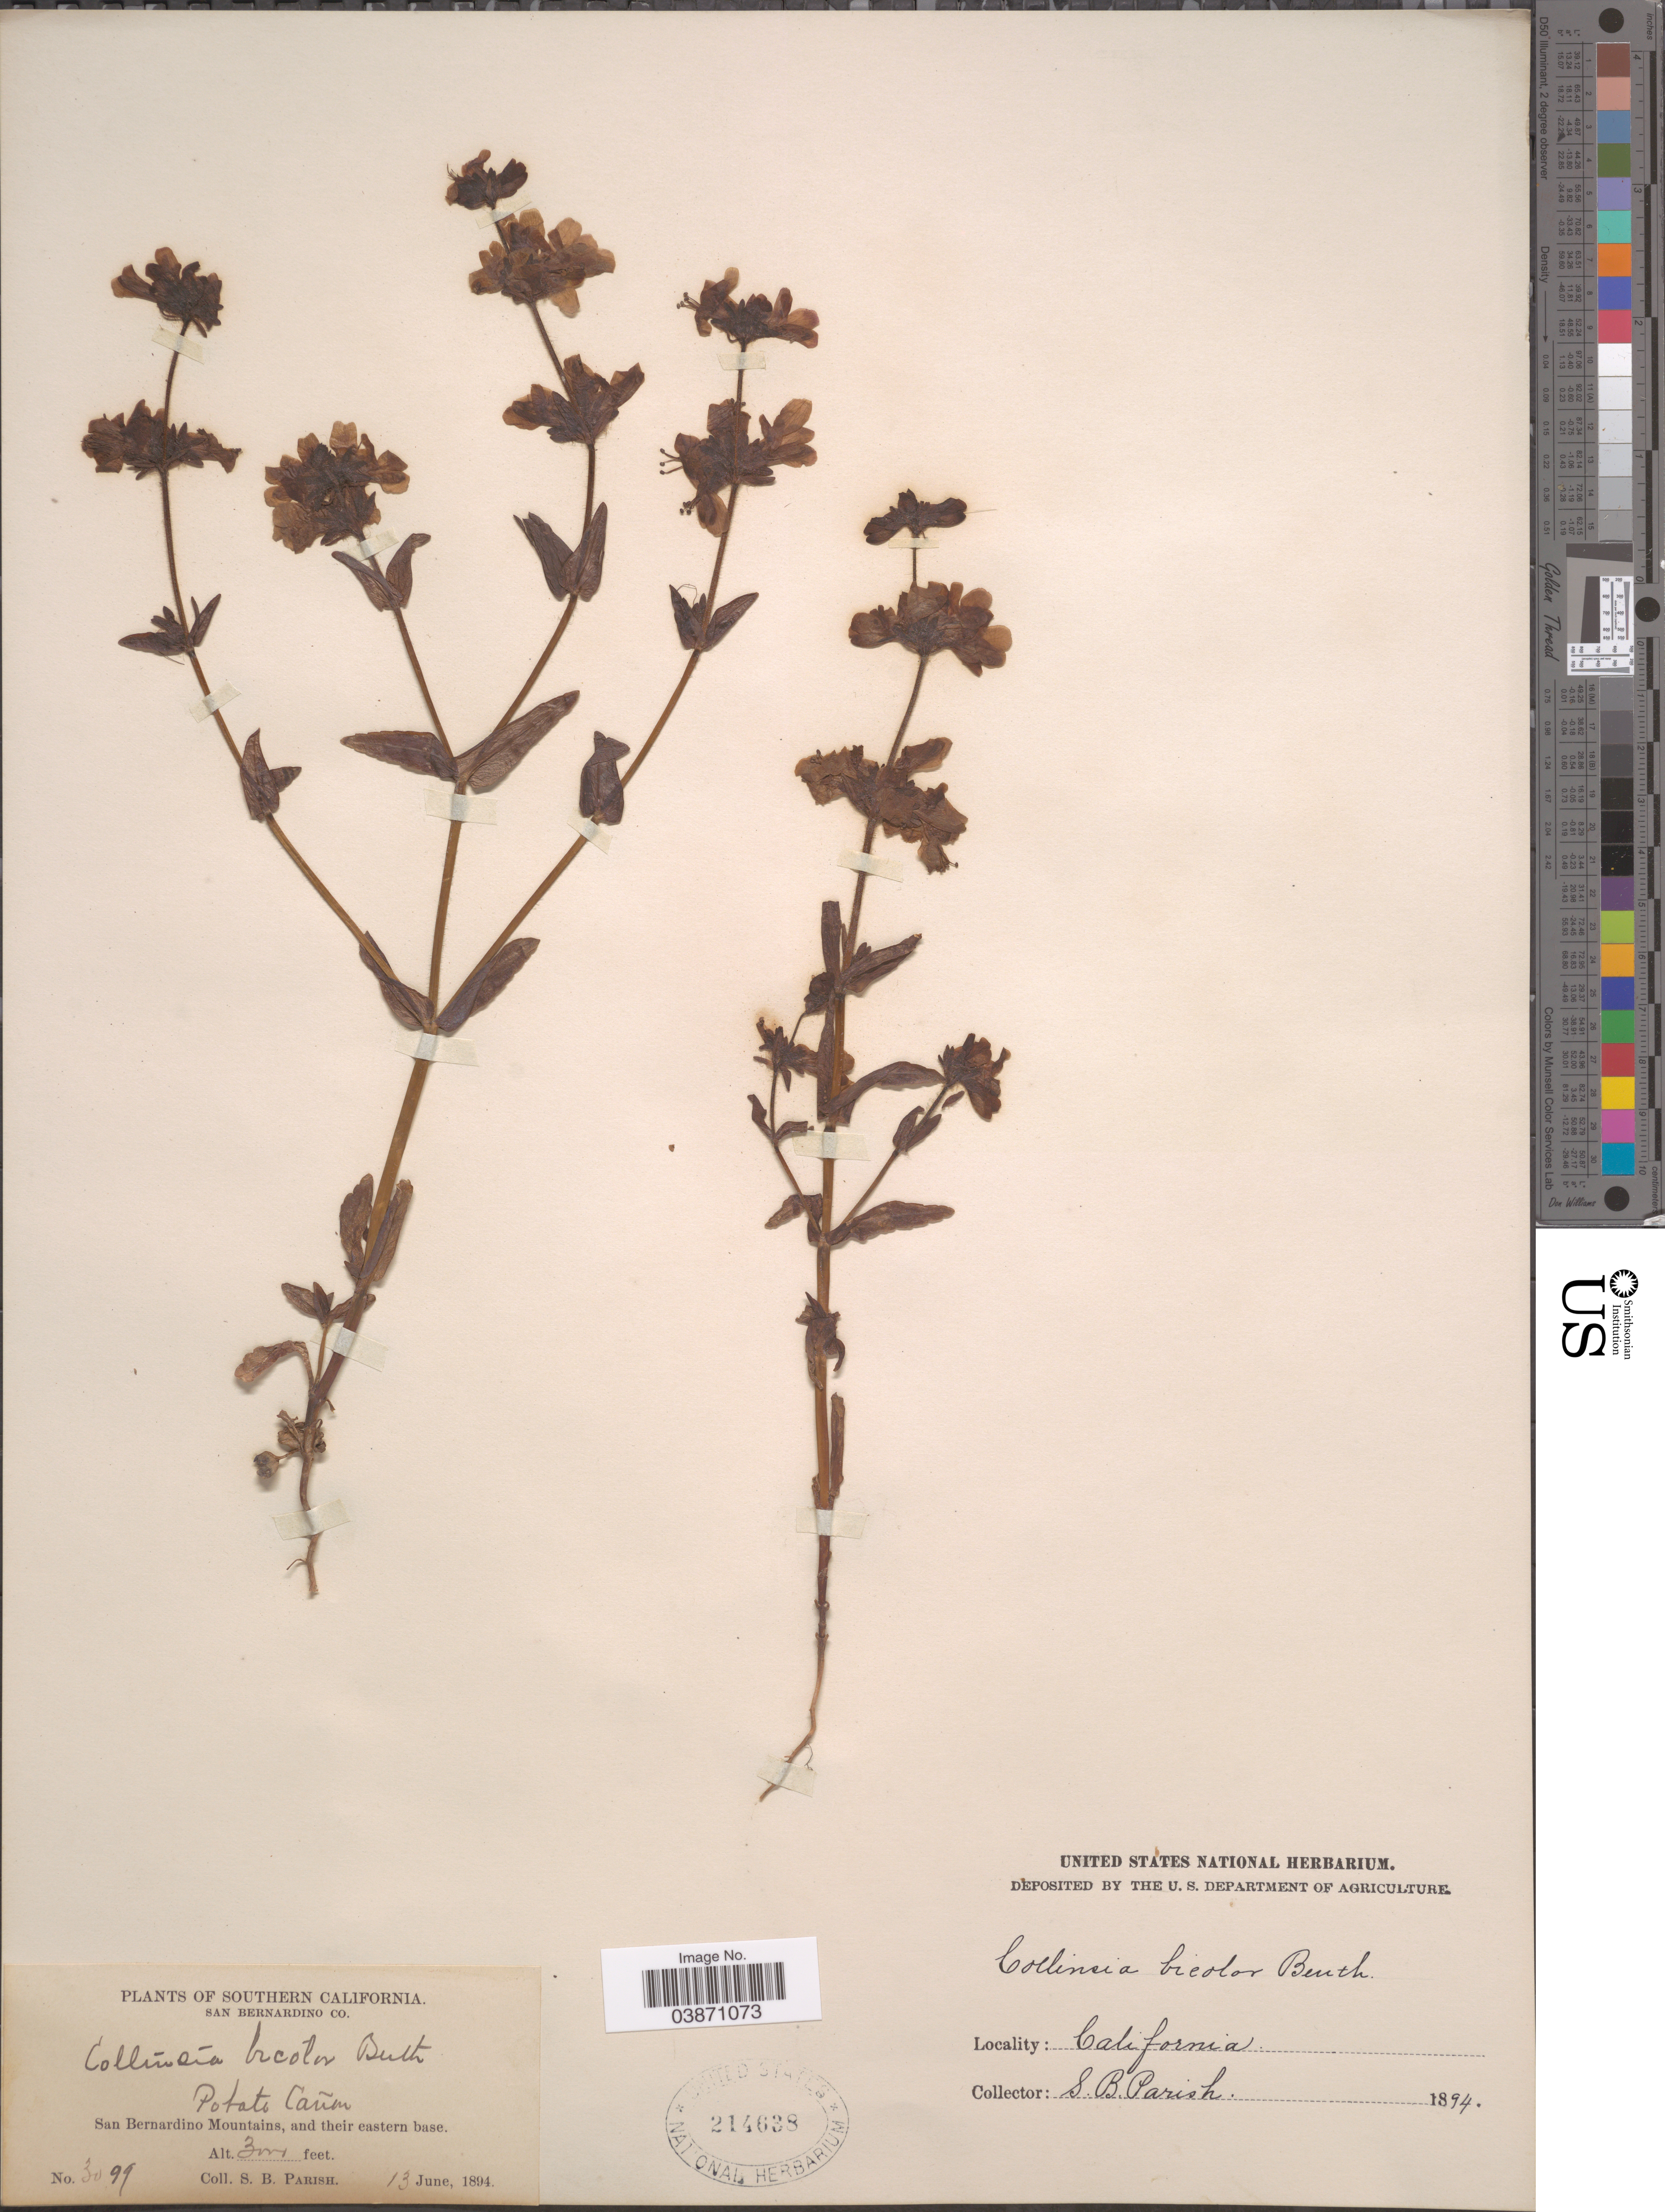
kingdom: Plantae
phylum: Tracheophyta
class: Magnoliopsida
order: Lamiales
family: Plantaginaceae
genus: Collinsia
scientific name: Collinsia bicolor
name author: Raf.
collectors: S. B. Parish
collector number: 3099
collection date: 1894-06-13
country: United States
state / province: California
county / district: San Bernardino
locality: Southern California. Potato Cañon. San Bernardino Co. San Bernardino Mountains, and their eastern base.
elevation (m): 914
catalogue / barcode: US 214638